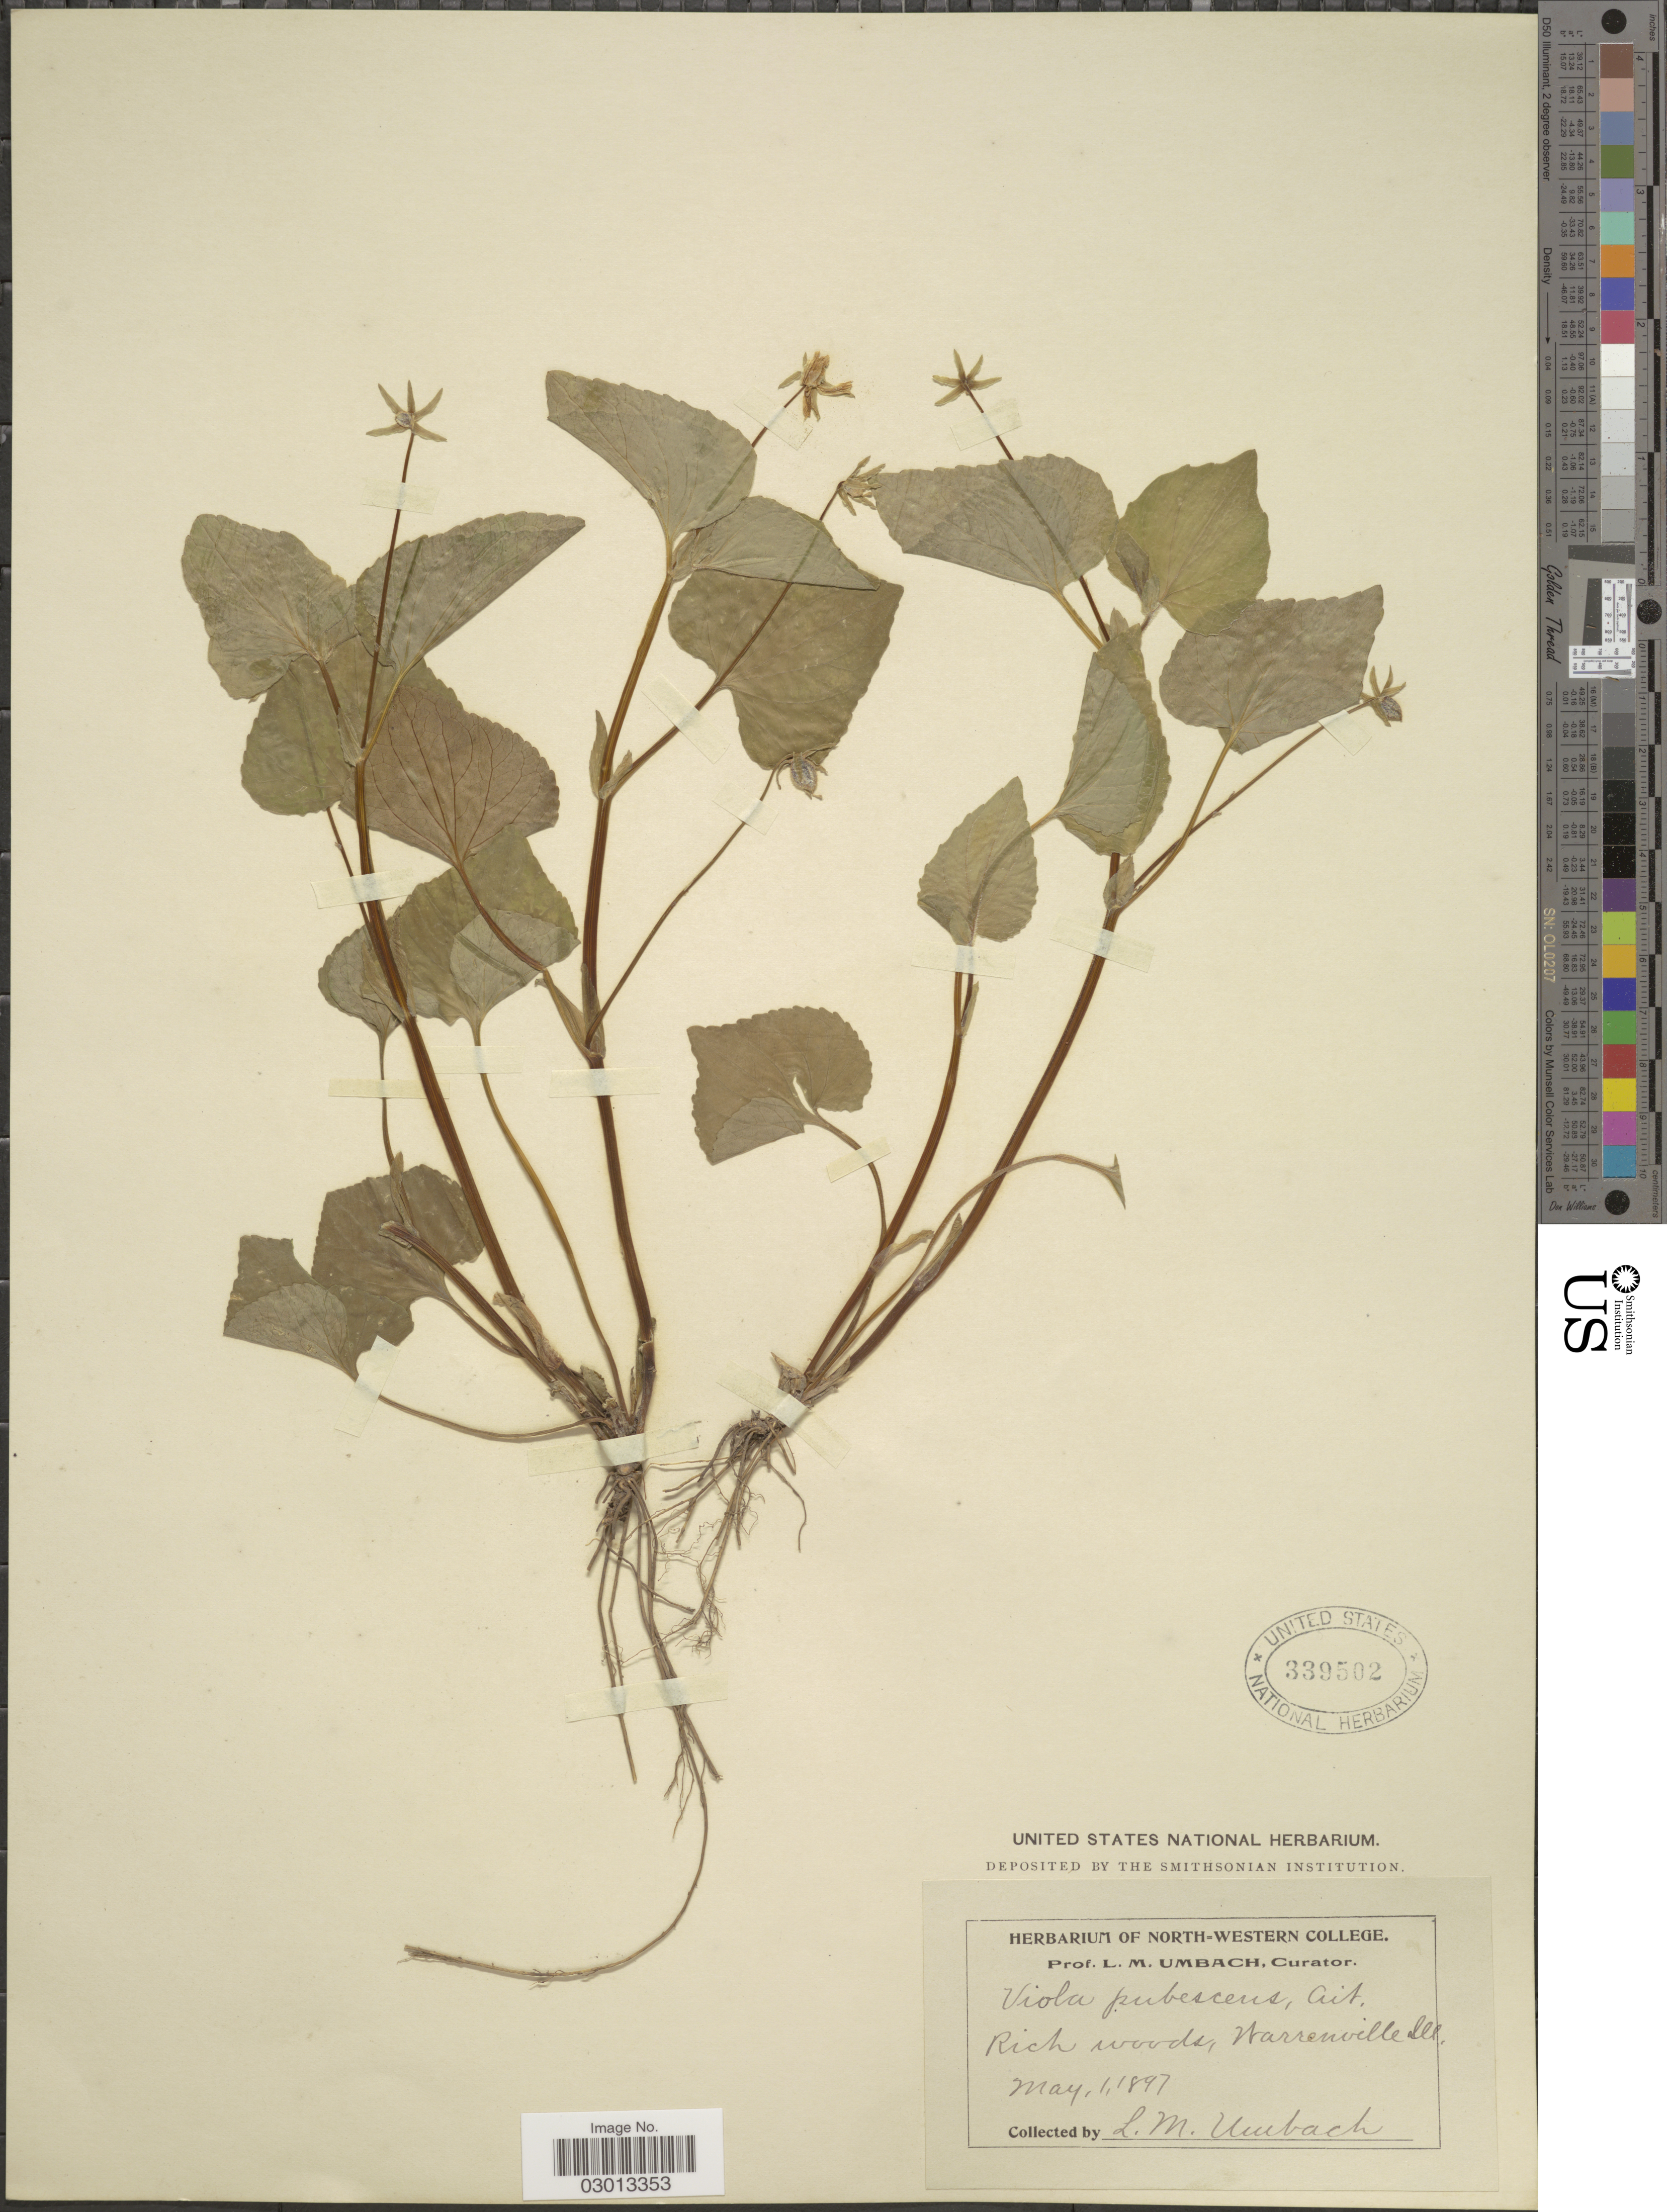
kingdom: Plantae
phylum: Tracheophyta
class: Magnoliopsida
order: Malpighiales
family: Violaceae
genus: Viola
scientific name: Viola pensylvanica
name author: Michx.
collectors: L. M. Umbach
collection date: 1897-05-01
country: United States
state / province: Illinois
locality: Warrenville.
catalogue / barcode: US 339502